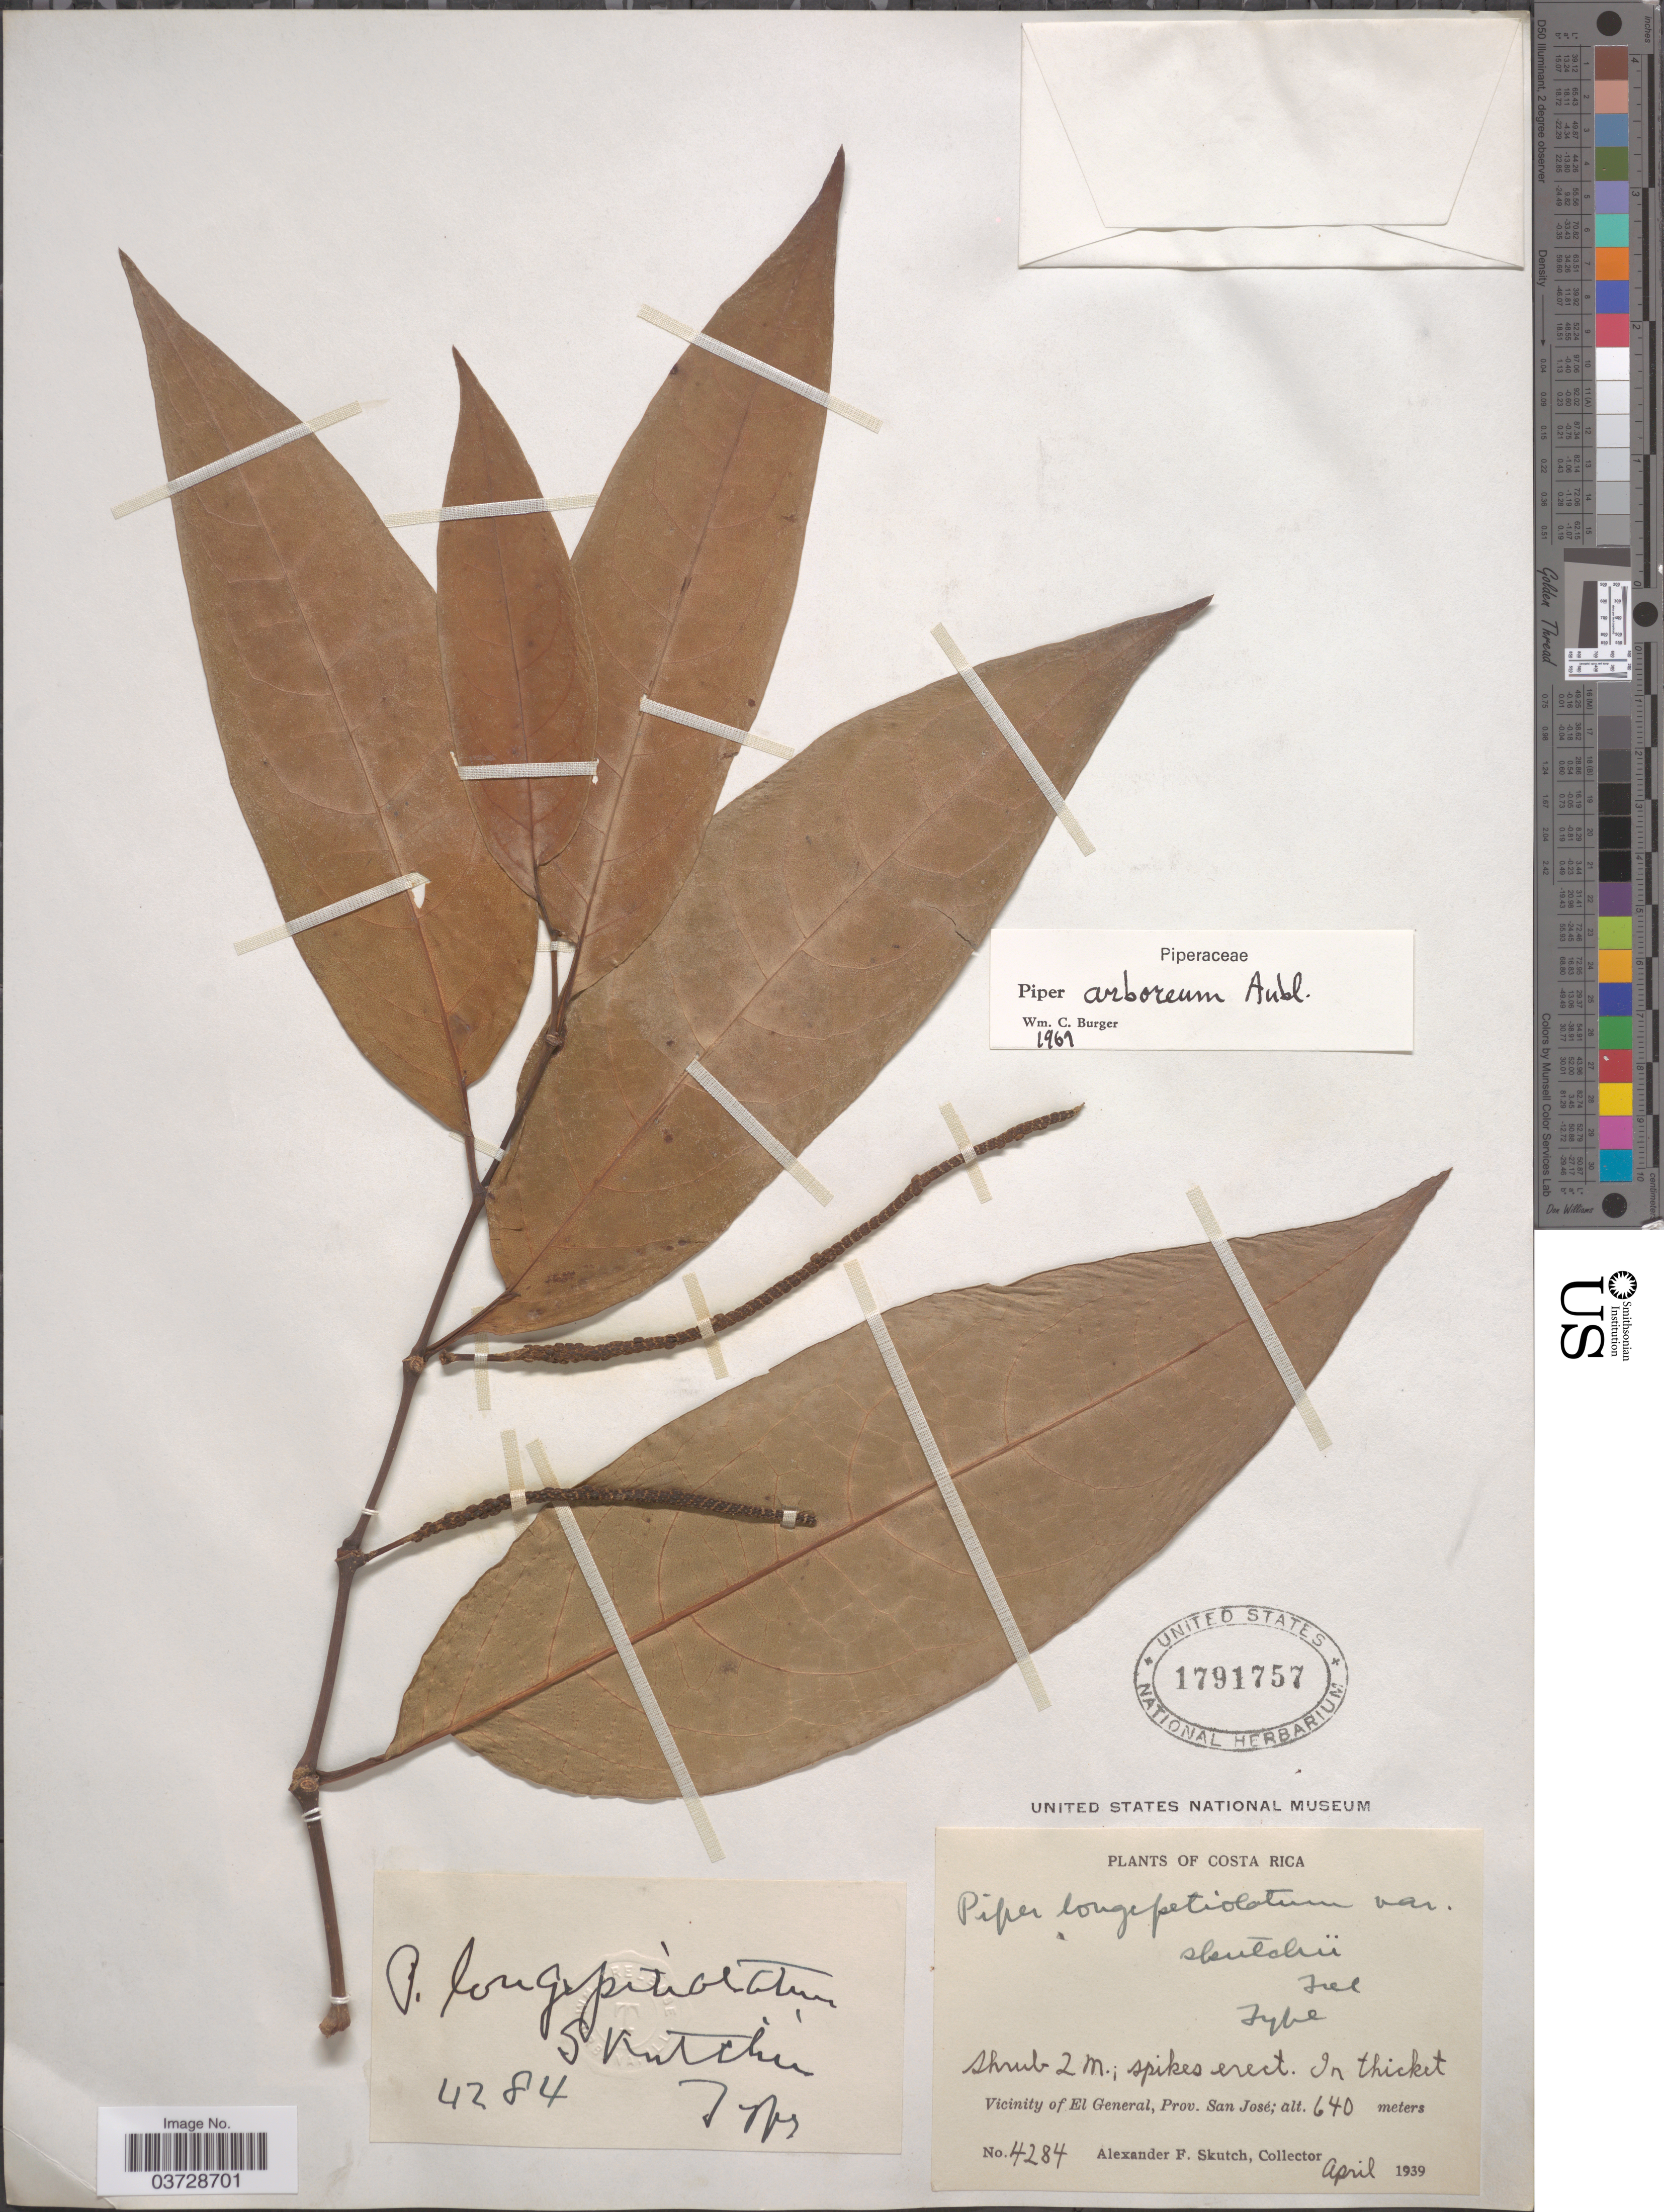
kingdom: Plantae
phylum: Tracheophyta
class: Magnoliopsida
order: Piperales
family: Piperaceae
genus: Piper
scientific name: Piper arboreum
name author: Aubl.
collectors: A. F. Skutch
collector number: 4284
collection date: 1939-04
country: Costa Rica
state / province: San José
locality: Vicinity of El General.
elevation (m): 640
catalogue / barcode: US 1791757